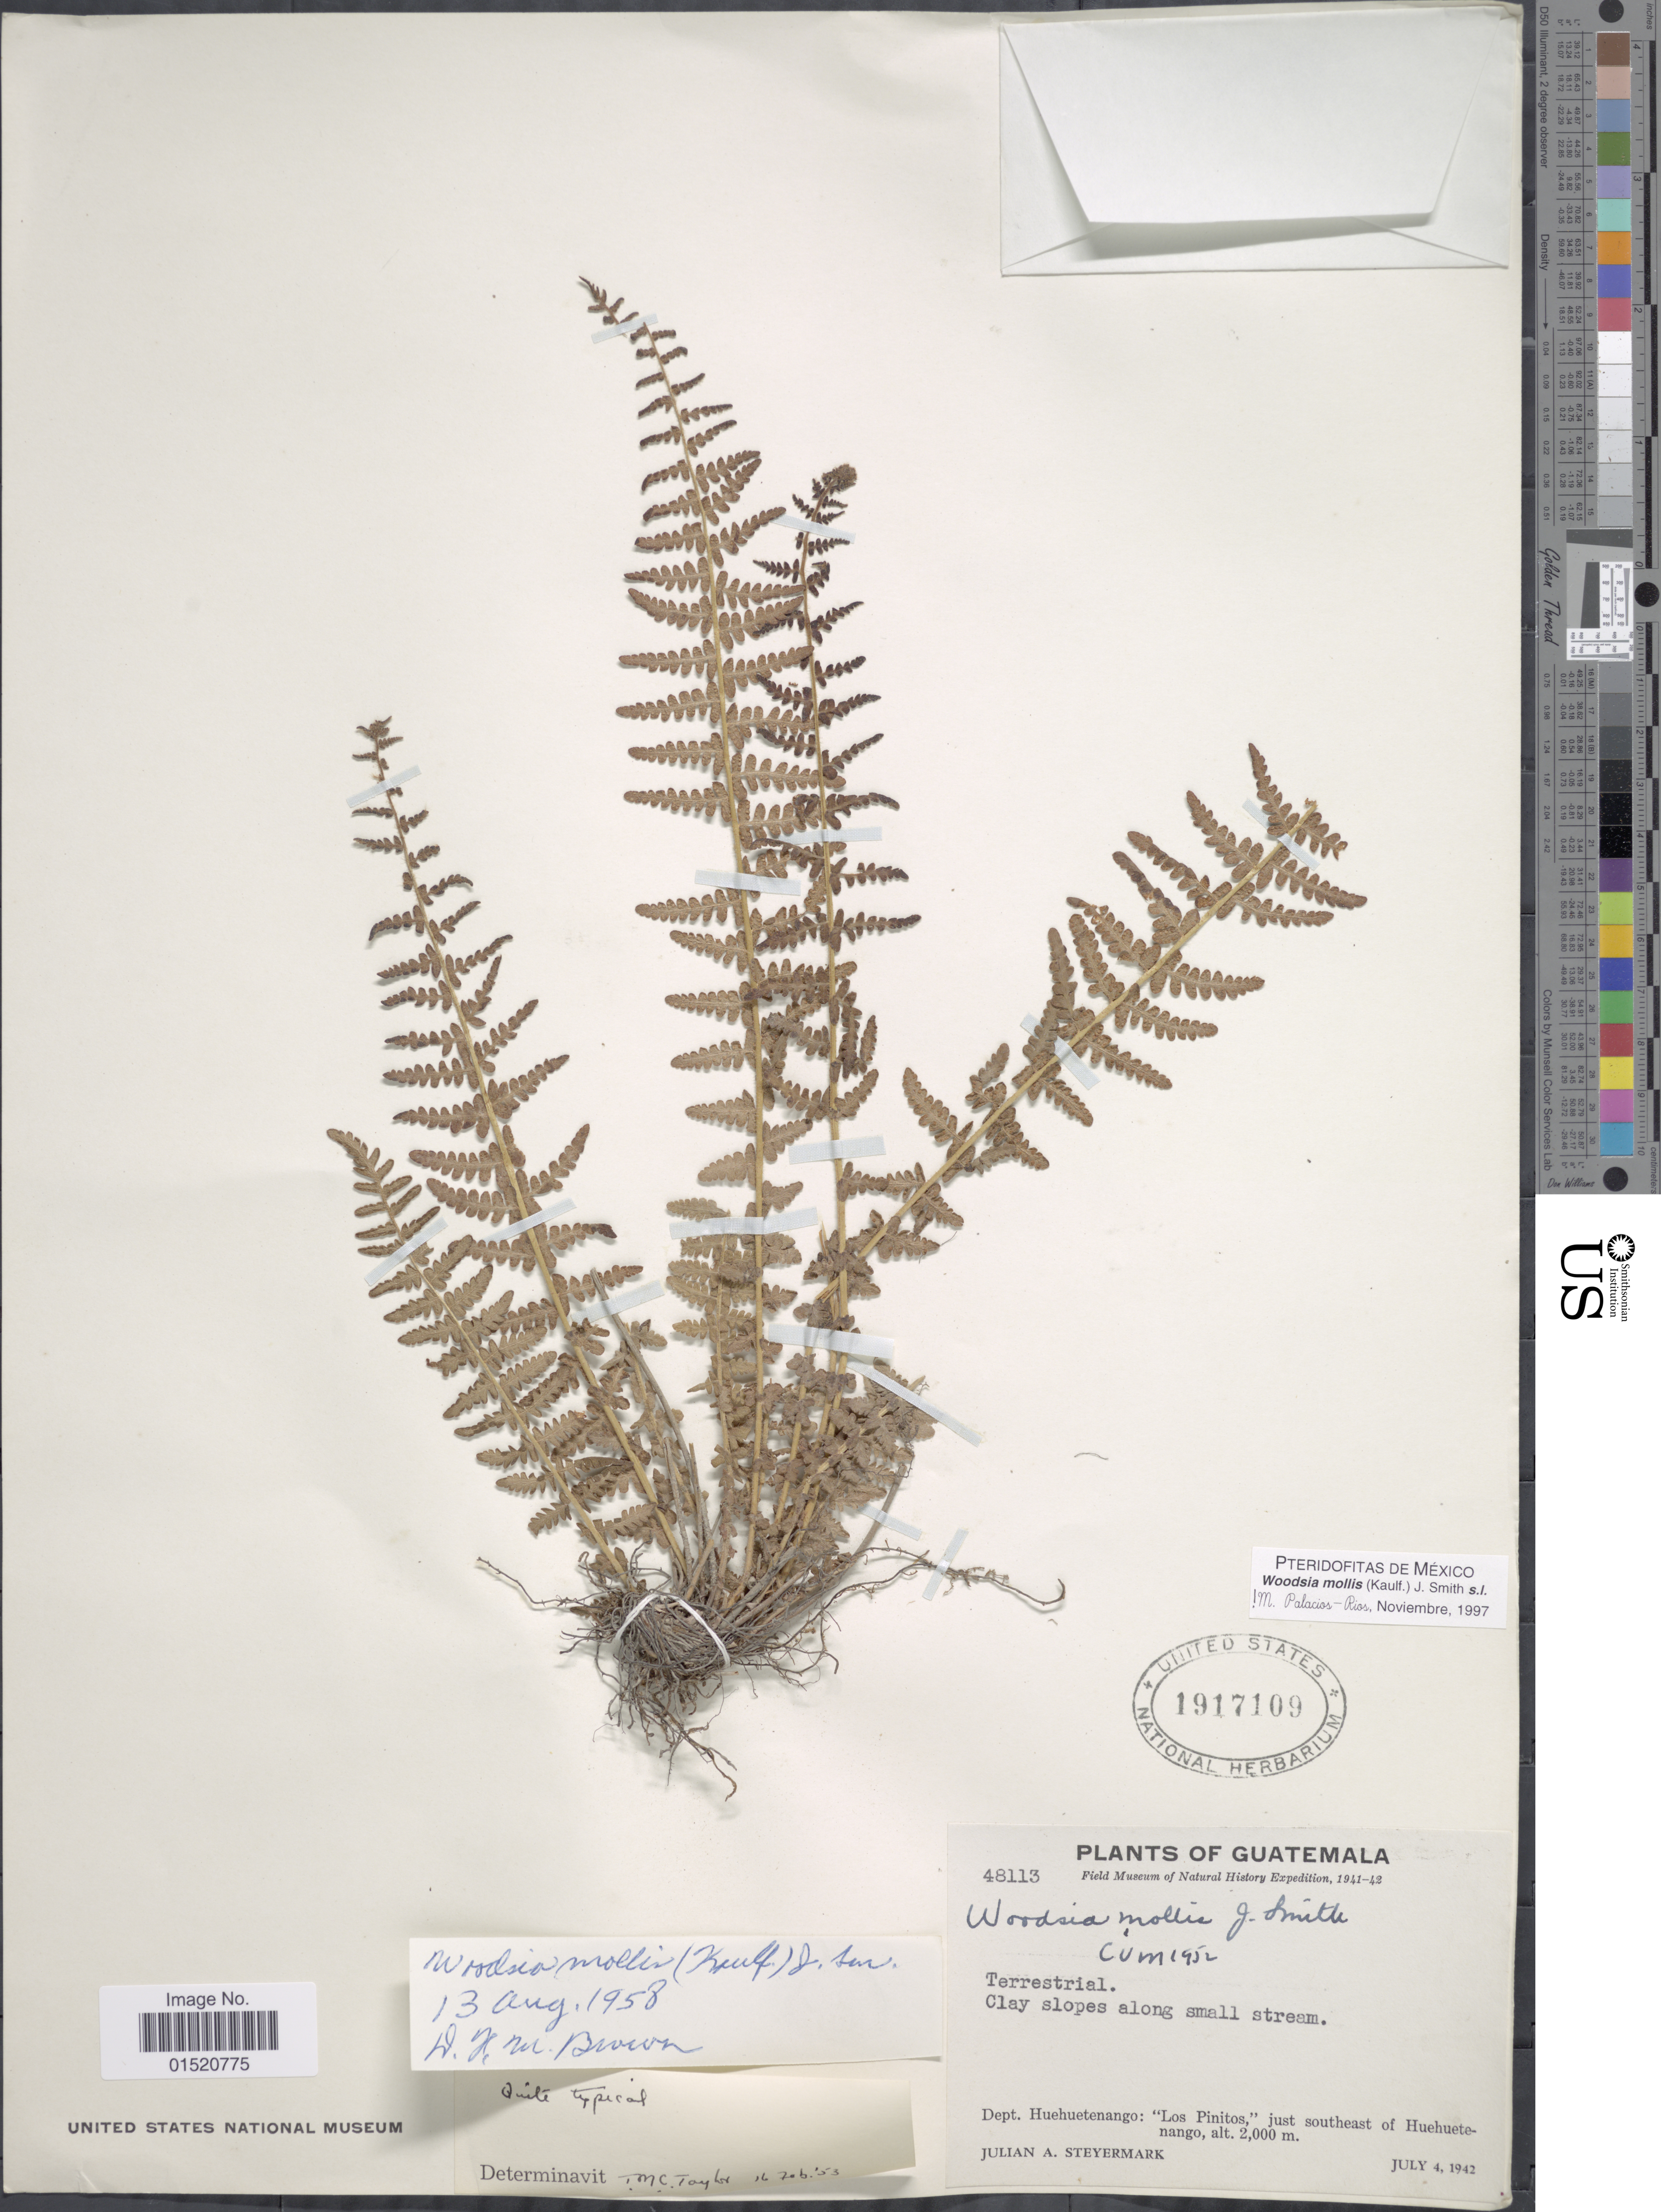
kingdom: Plantae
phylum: Tracheophyta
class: Polypodiopsida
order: Polypodiales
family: Woodsiaceae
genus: Woodsia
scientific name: Woodsia mollis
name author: (Kaulf.) J. Sm.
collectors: J. Steyermark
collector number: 48113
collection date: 1942-07-04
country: Guatemala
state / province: Huehuetenango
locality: Clay slopes along small stream. Dept. Huehuetenango: 'Los Pinitos,' just southeast of Huehuetenango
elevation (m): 2000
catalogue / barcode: US 1917109